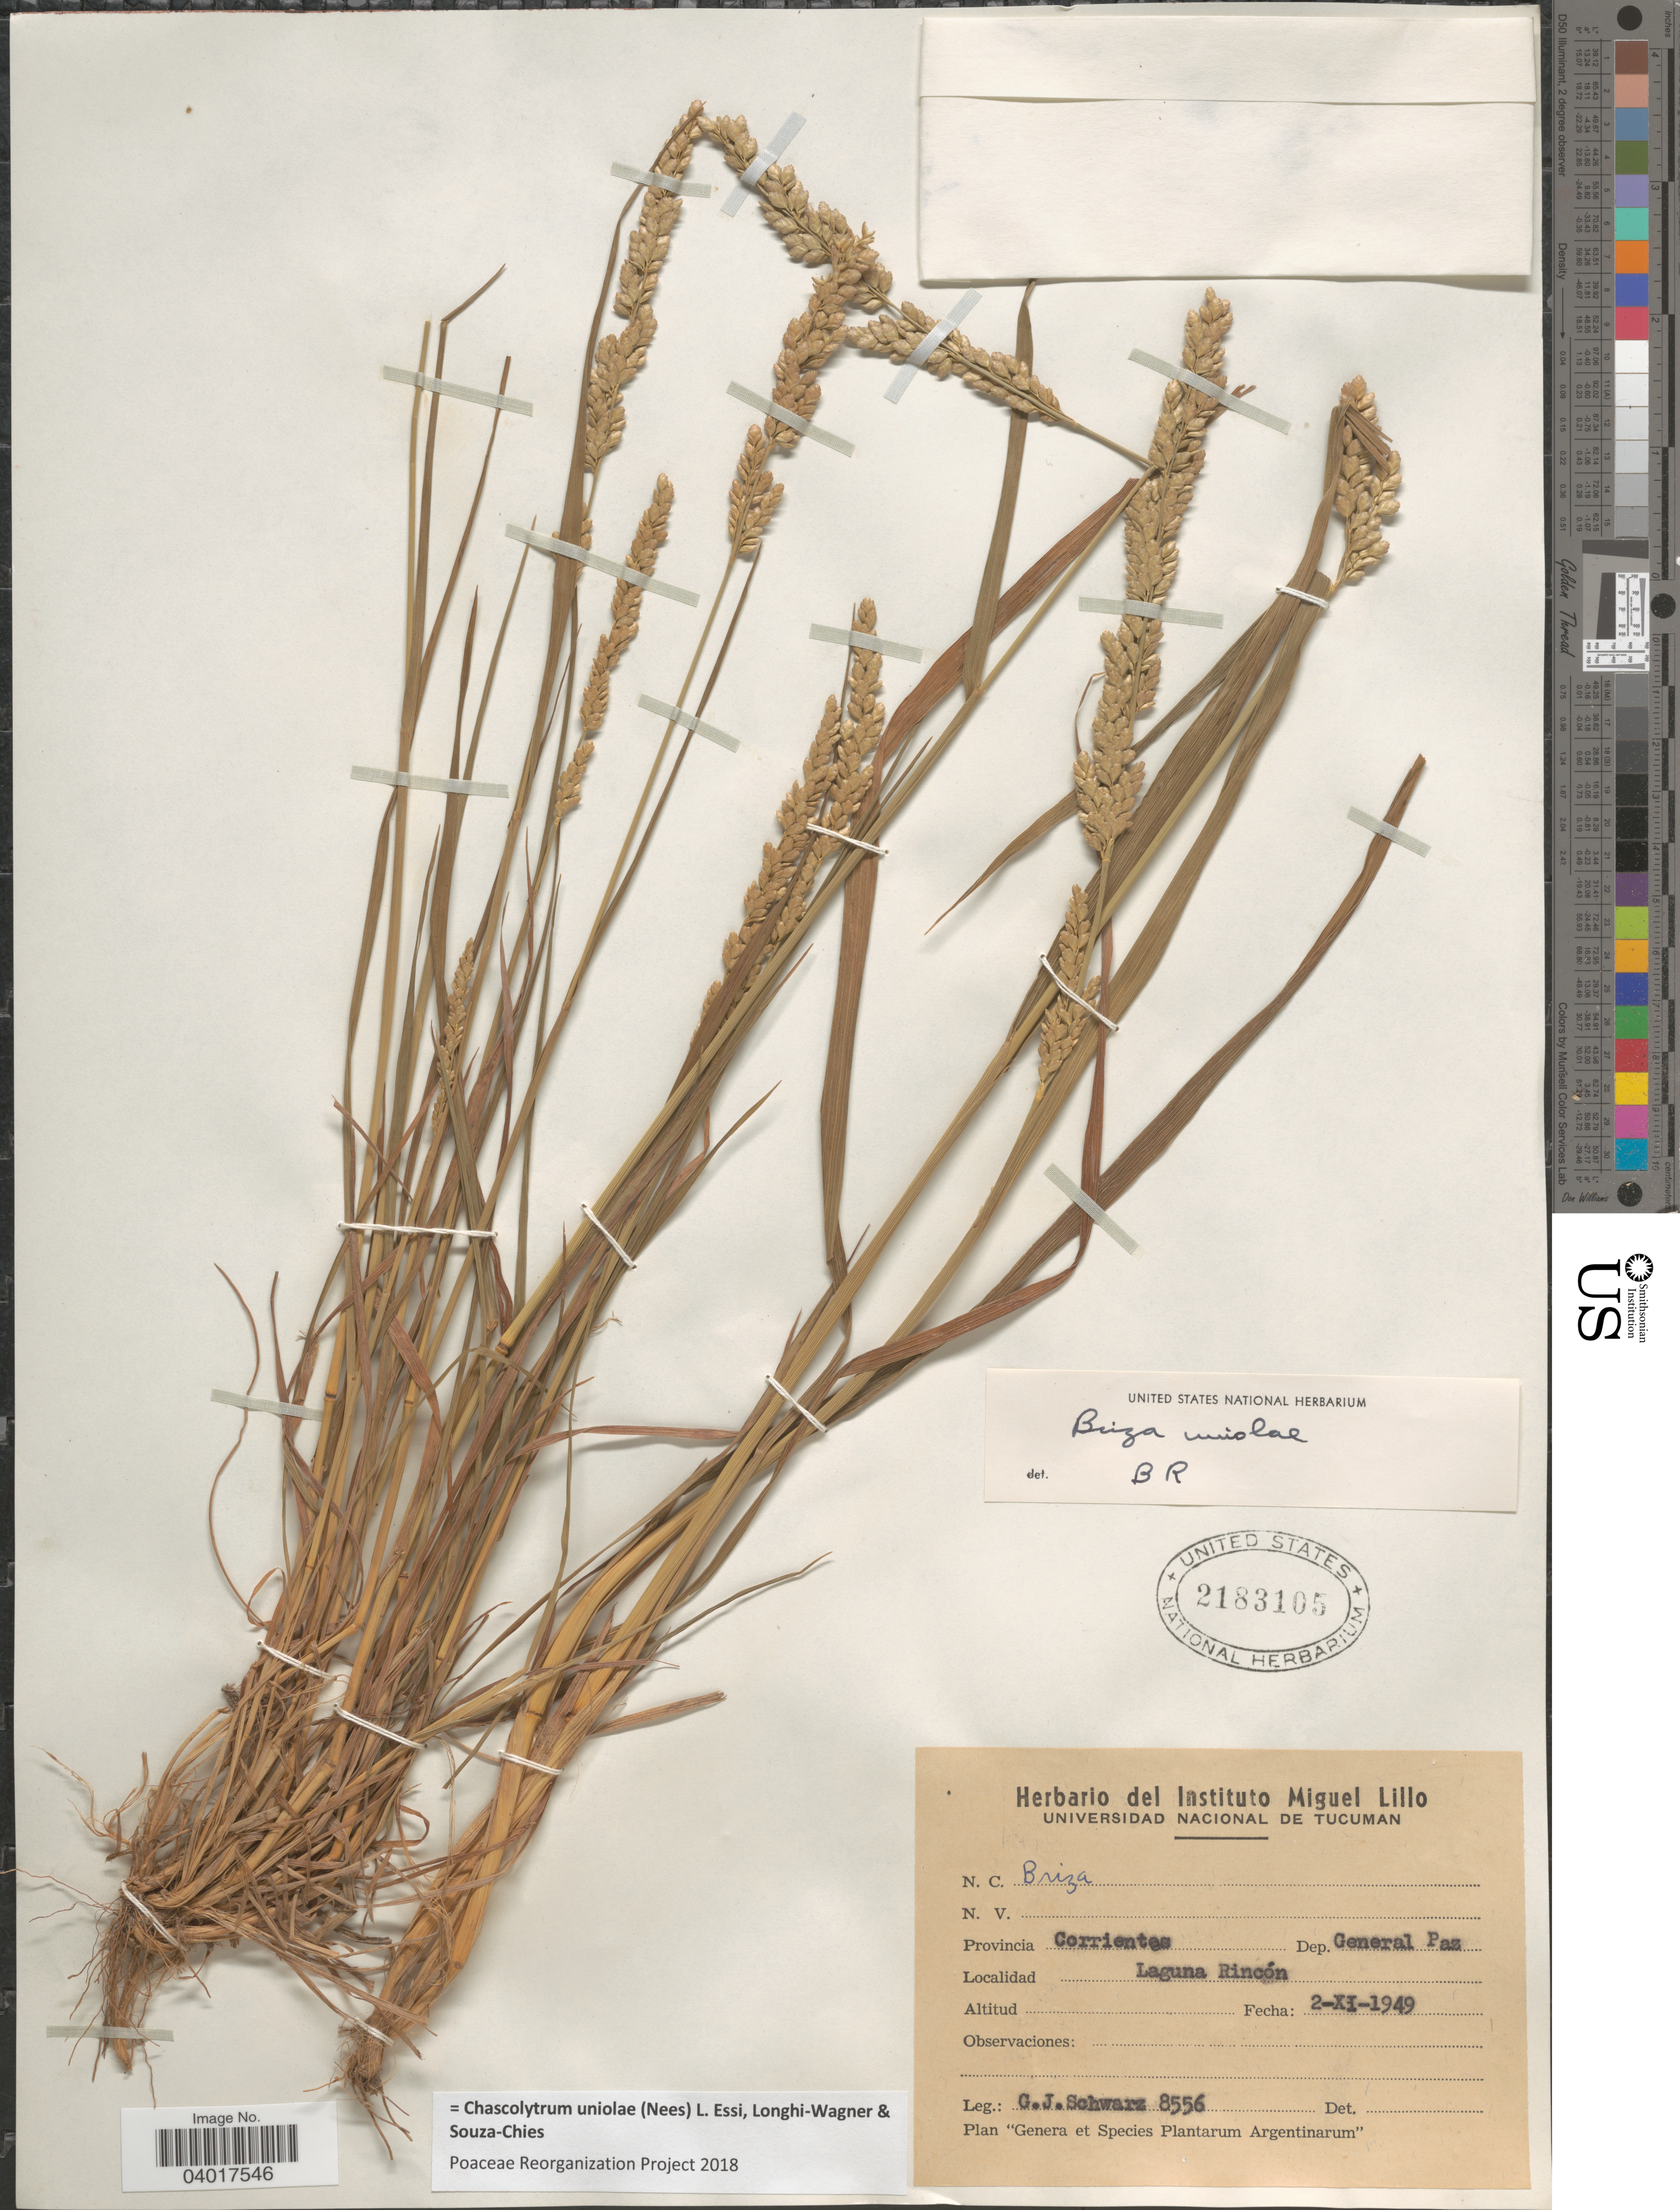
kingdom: Plantae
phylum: Tracheophyta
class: Liliopsida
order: Poales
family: Poaceae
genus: Chascolytrum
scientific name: Chascolytrum uniolae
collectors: G. J. Schwarz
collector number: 8556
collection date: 1949-11-02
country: Argentina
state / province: Corrientes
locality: Dep. General Paz. Laguna Rincón.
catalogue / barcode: US 2183105